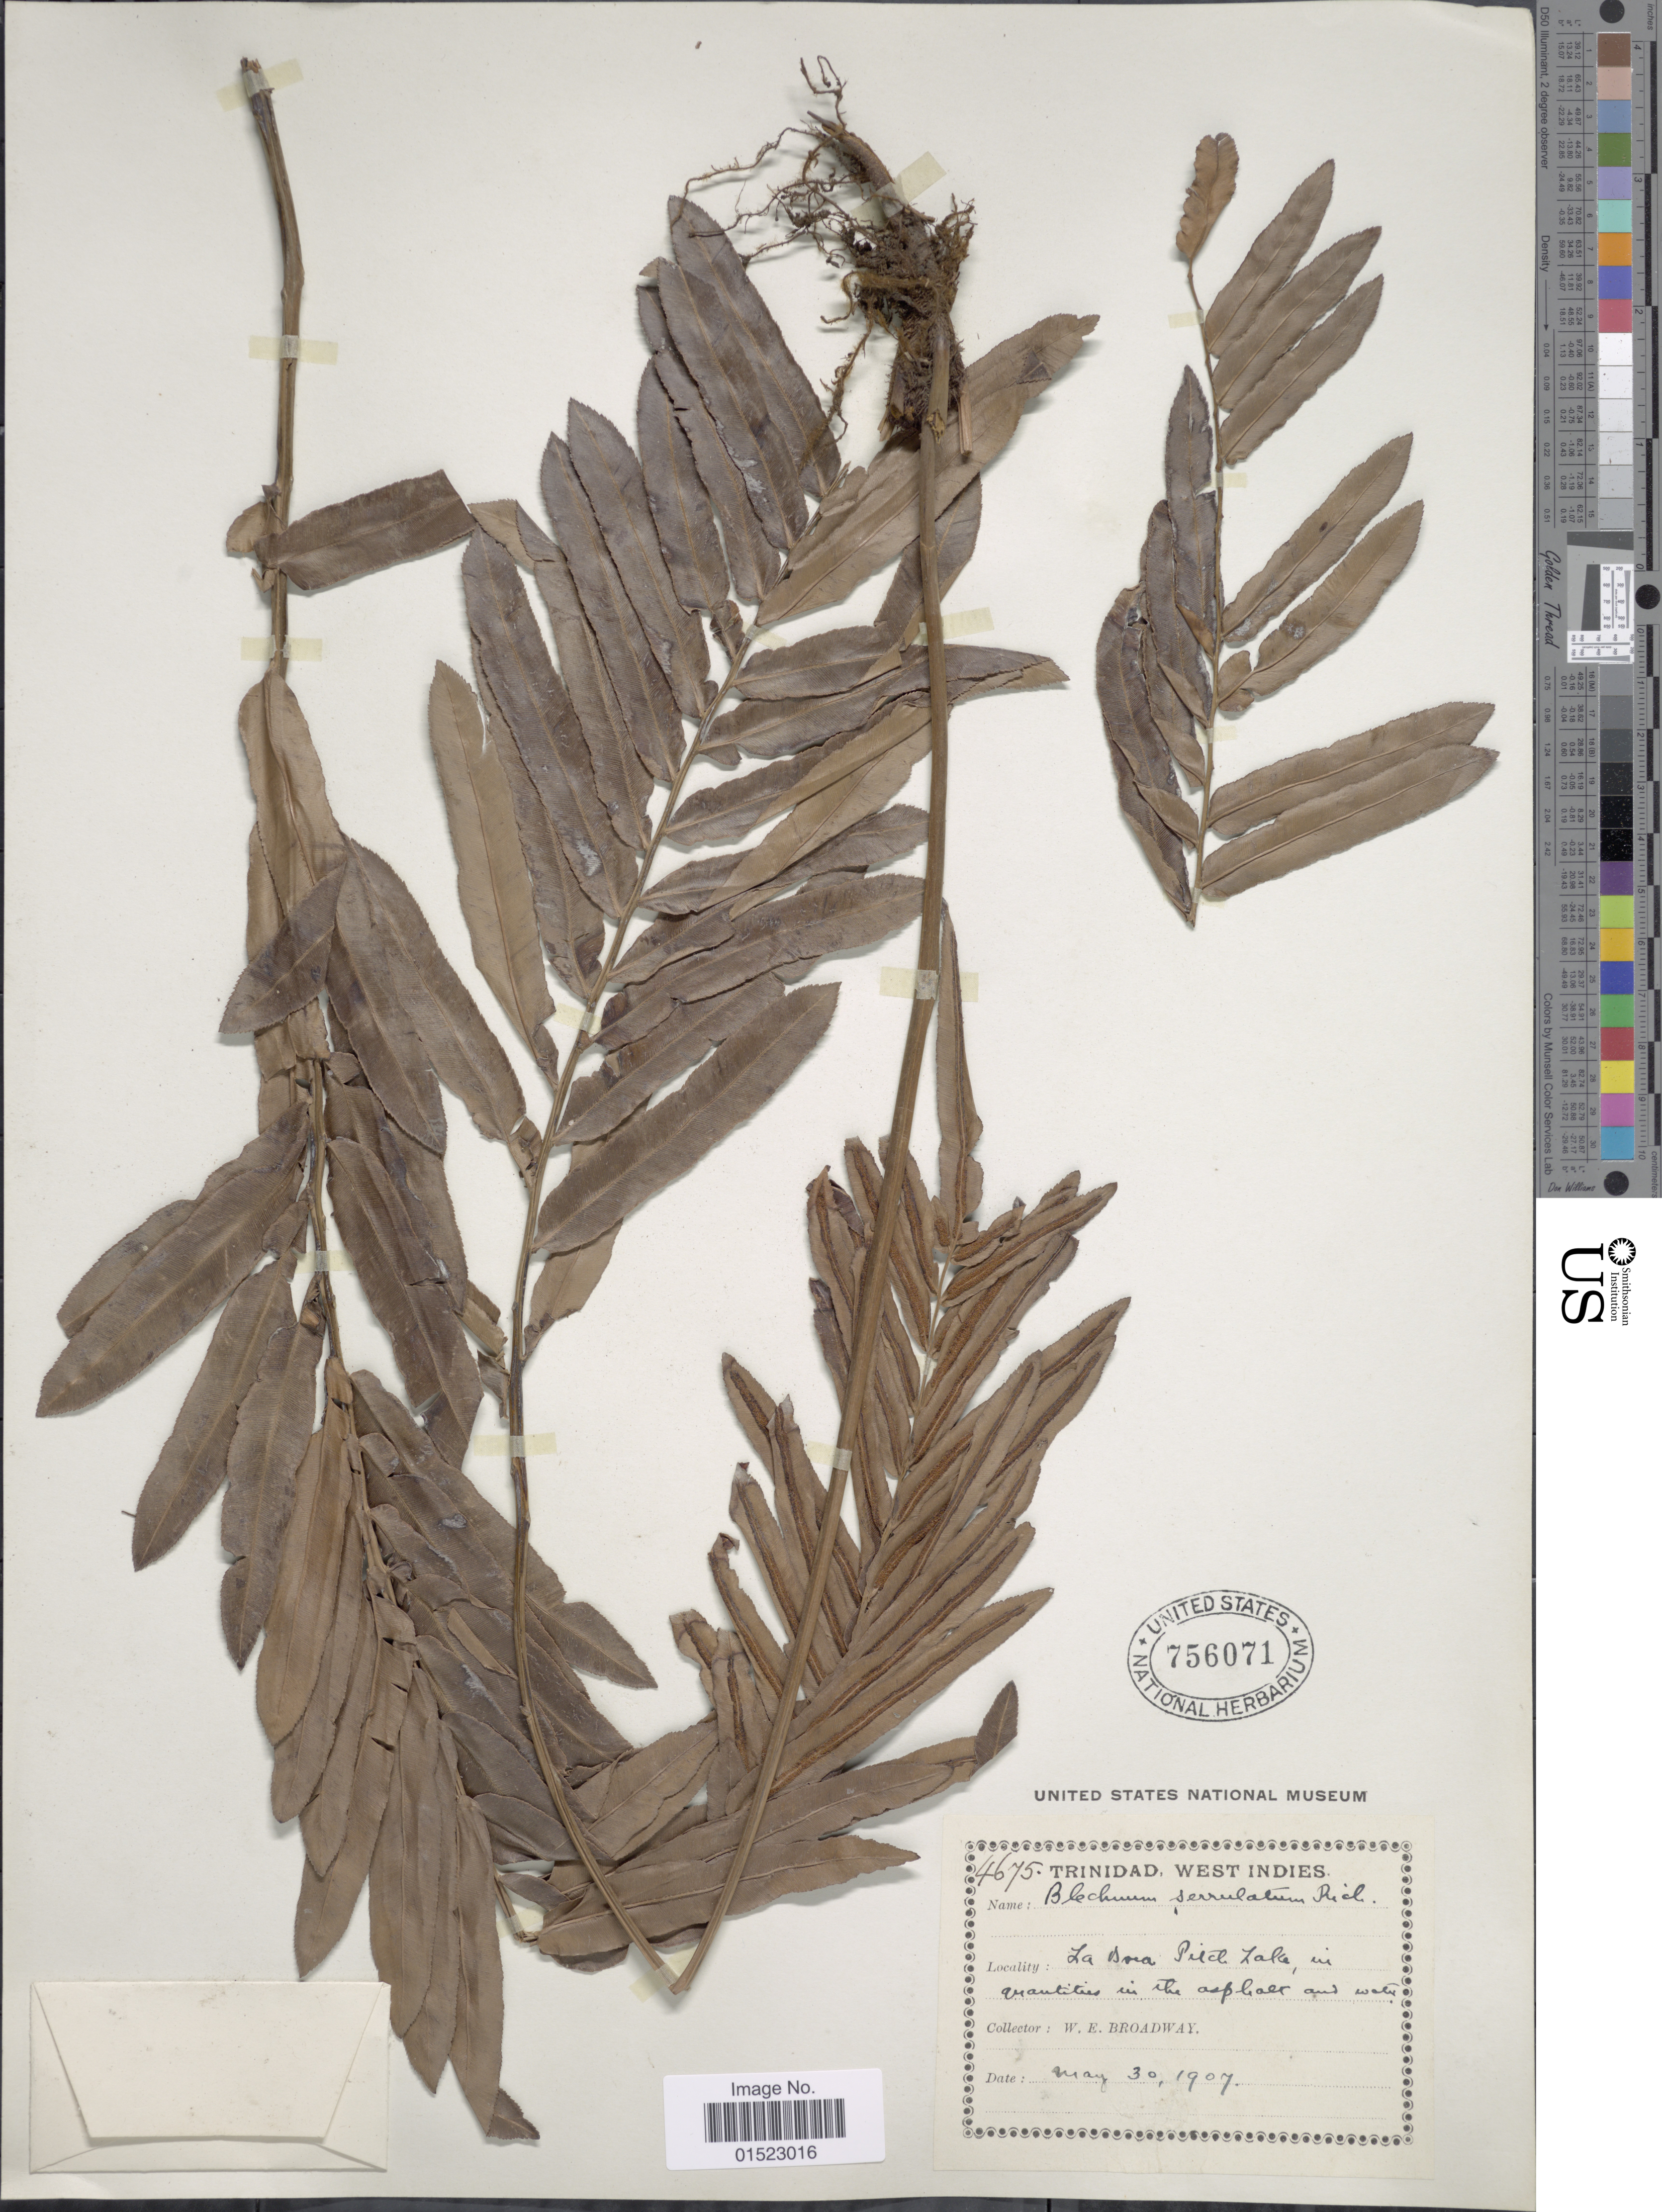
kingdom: Plantae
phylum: Tracheophyta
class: Polypodiopsida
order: Polypodiales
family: Blechnaceae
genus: Telmatoblechnum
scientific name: Telmatoblechnum serrulatum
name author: (Rich.) Perrie et al.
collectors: W. E. Broadway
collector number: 4675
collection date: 1907-05-30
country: Trinidad and Tobago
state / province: Trinidad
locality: La Brea, Pitch Lake, in quantities in the asphalt and water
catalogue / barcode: US 756071